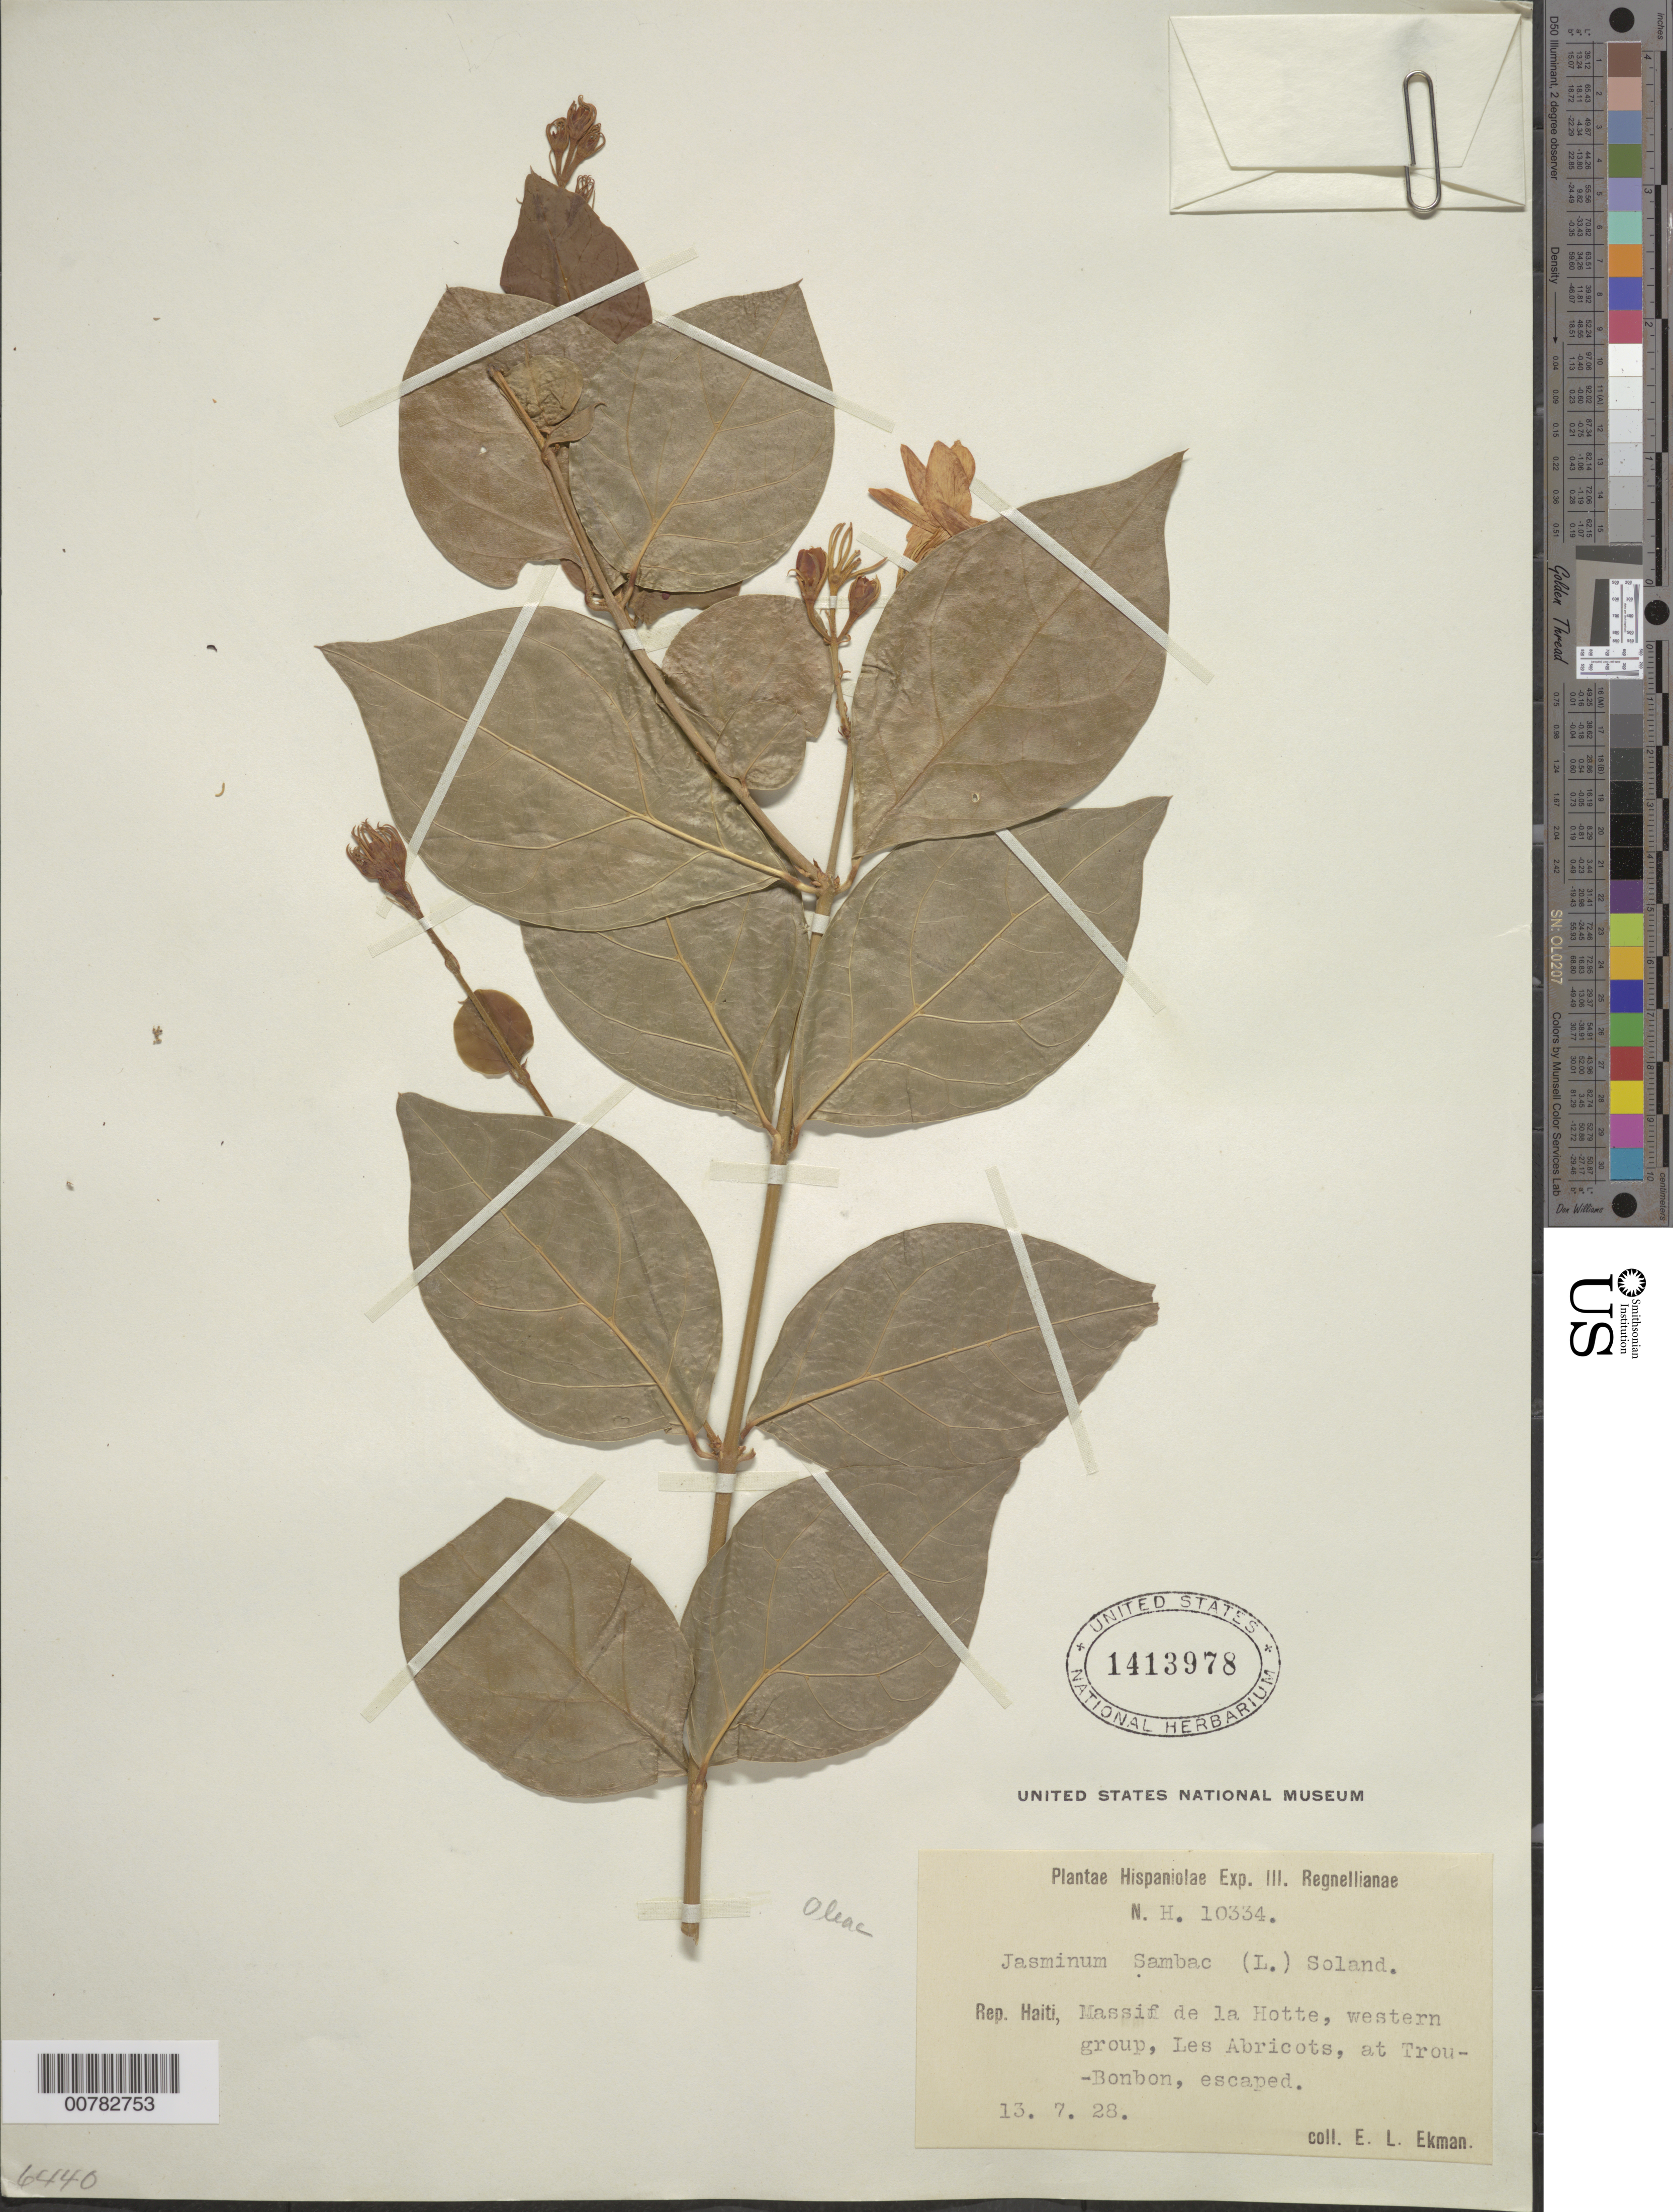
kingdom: Plantae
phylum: Tracheophyta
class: Magnoliopsida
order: Lamiales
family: Oleaceae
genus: Jasminum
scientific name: Jasminum sambac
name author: (L.) Aiton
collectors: E. L. Ekman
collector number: H 10334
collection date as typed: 13 Jul 1928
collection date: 1928-07-13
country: Haiti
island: Hispaniola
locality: At Trou-Bonbon, Les Abricots, western group, Massif de la Hotte. "escaped"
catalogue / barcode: US 1413978